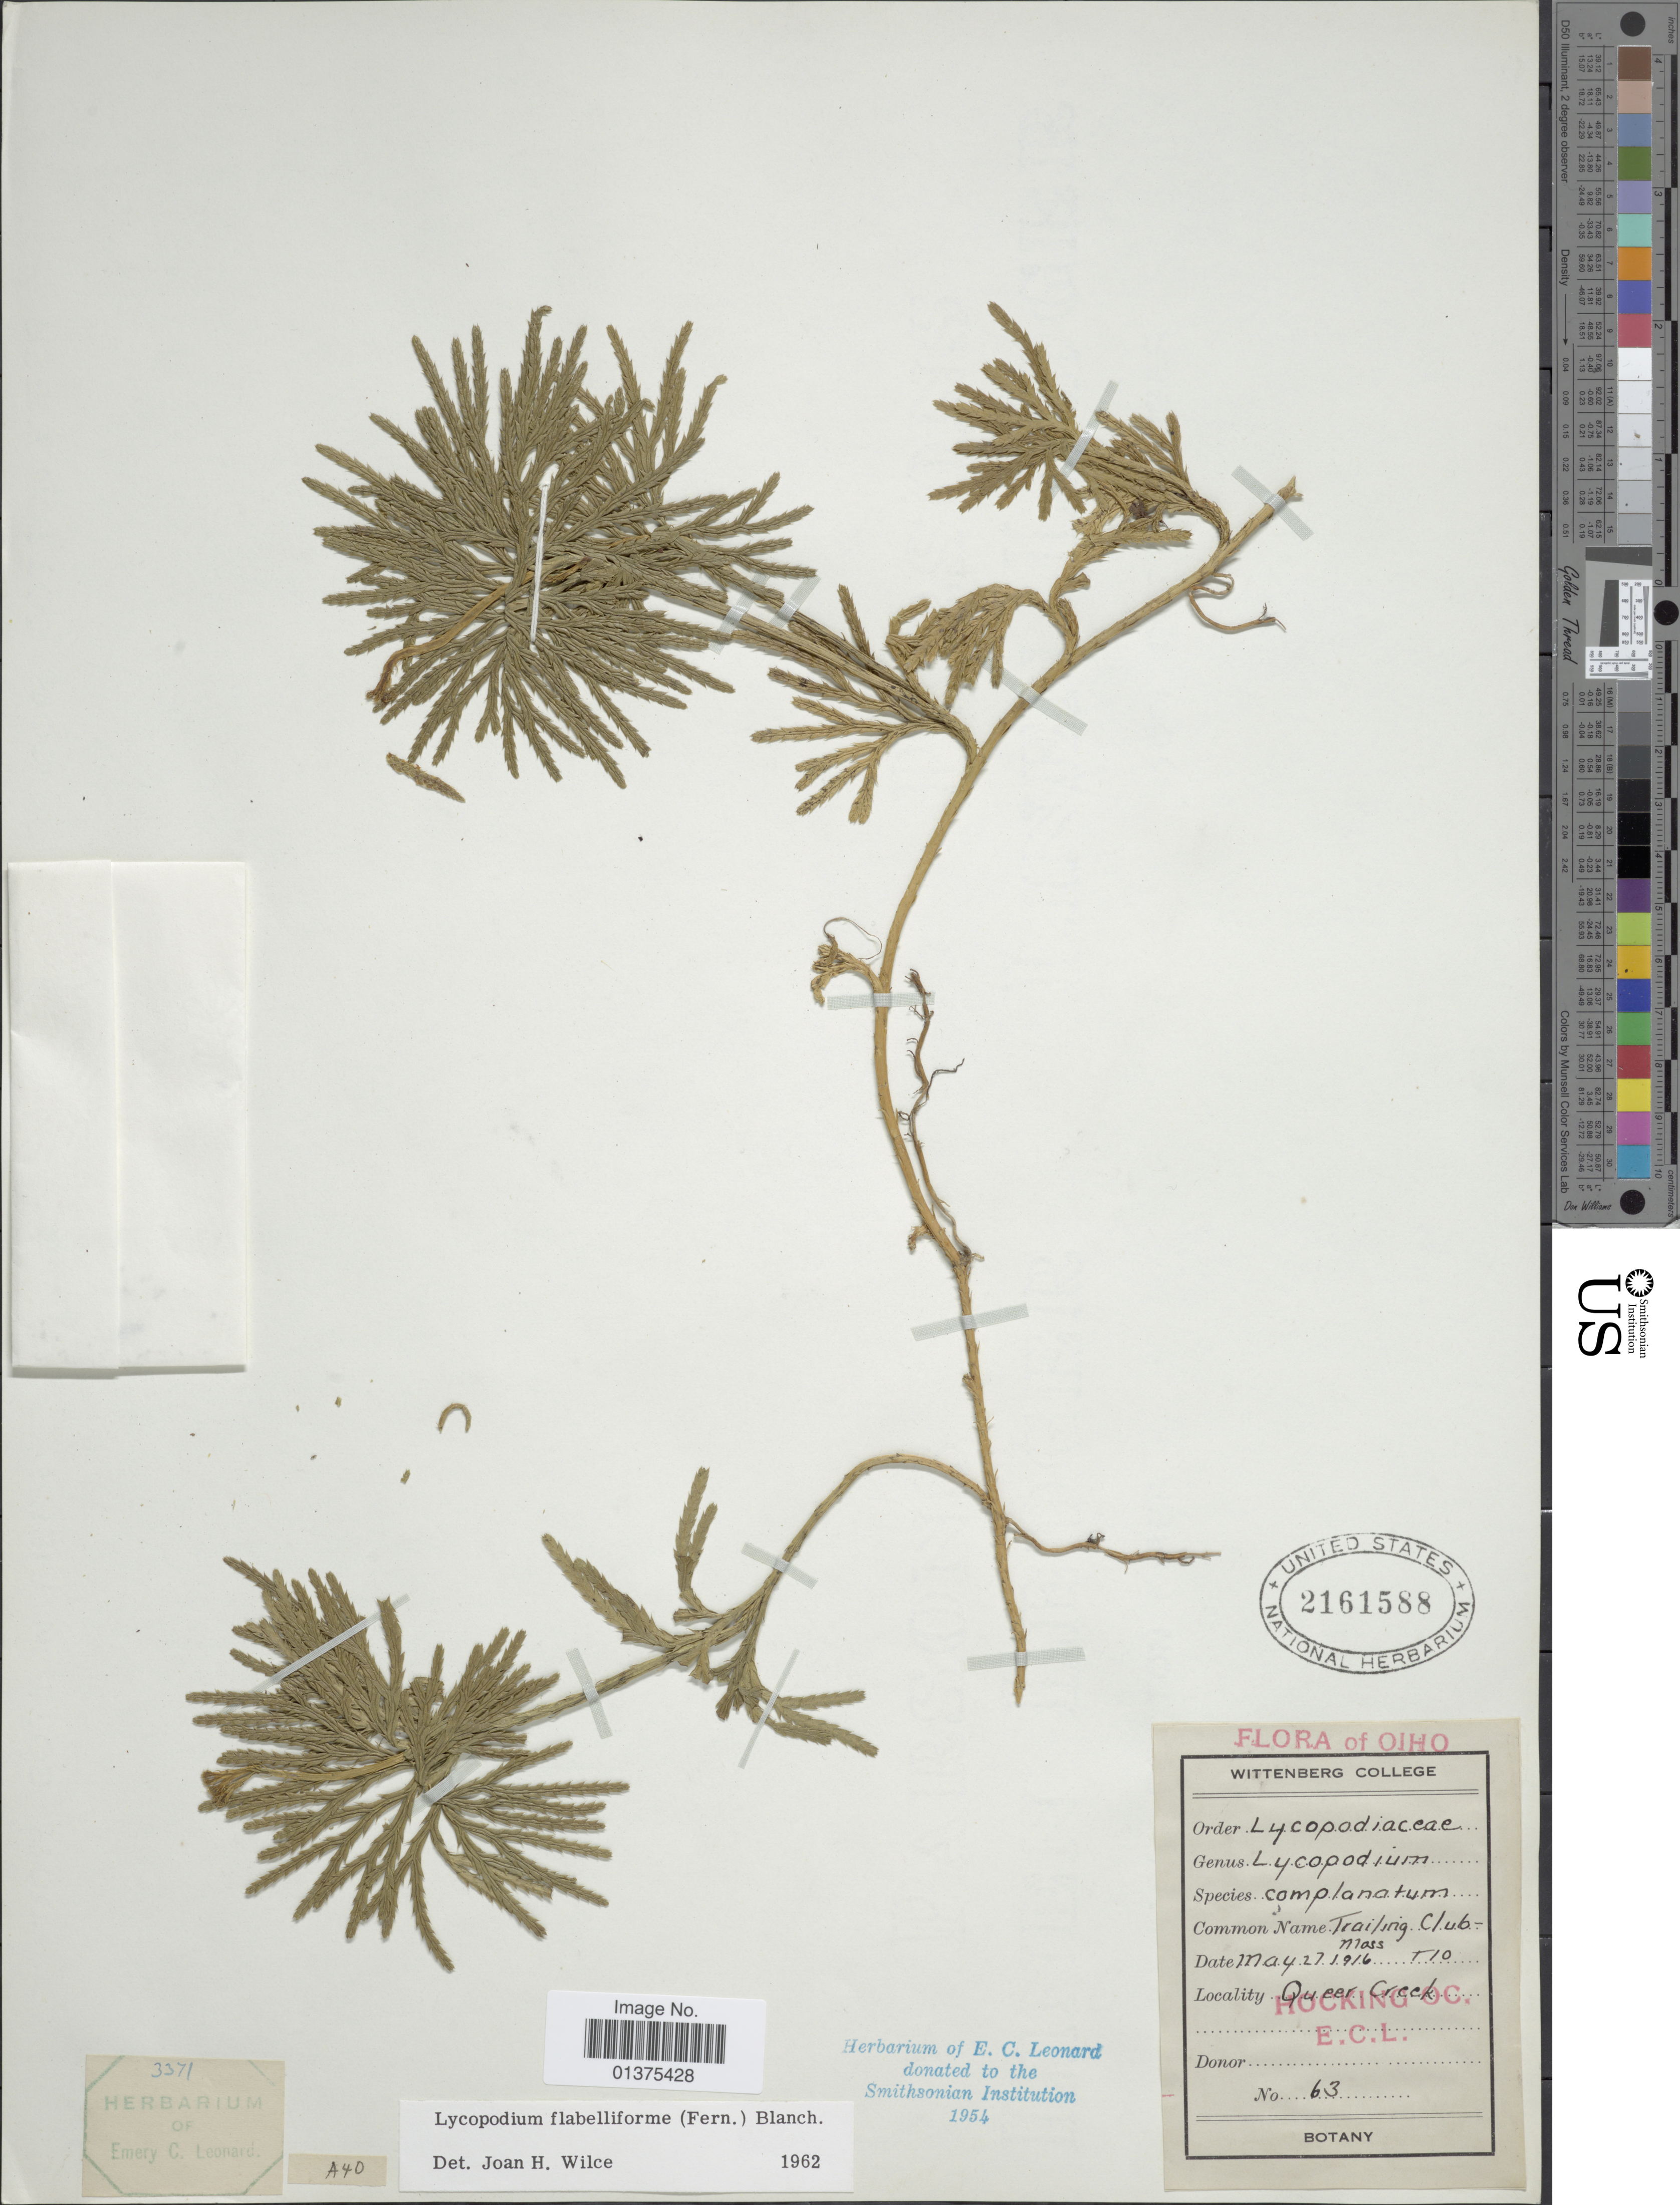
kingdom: Plantae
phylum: Tracheophyta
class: Lycopodiopsida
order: Lycopodiales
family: Lycopodiaceae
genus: Diphasiastrum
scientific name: Diphasiastrum digitatum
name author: (Dill. ex A. Braun) Holub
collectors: Wittenberg University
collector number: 63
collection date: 1916-05-27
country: United States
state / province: Ohio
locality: Trailing Club T10, Queer Creel, Hocking Oc.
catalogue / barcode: US 2161588